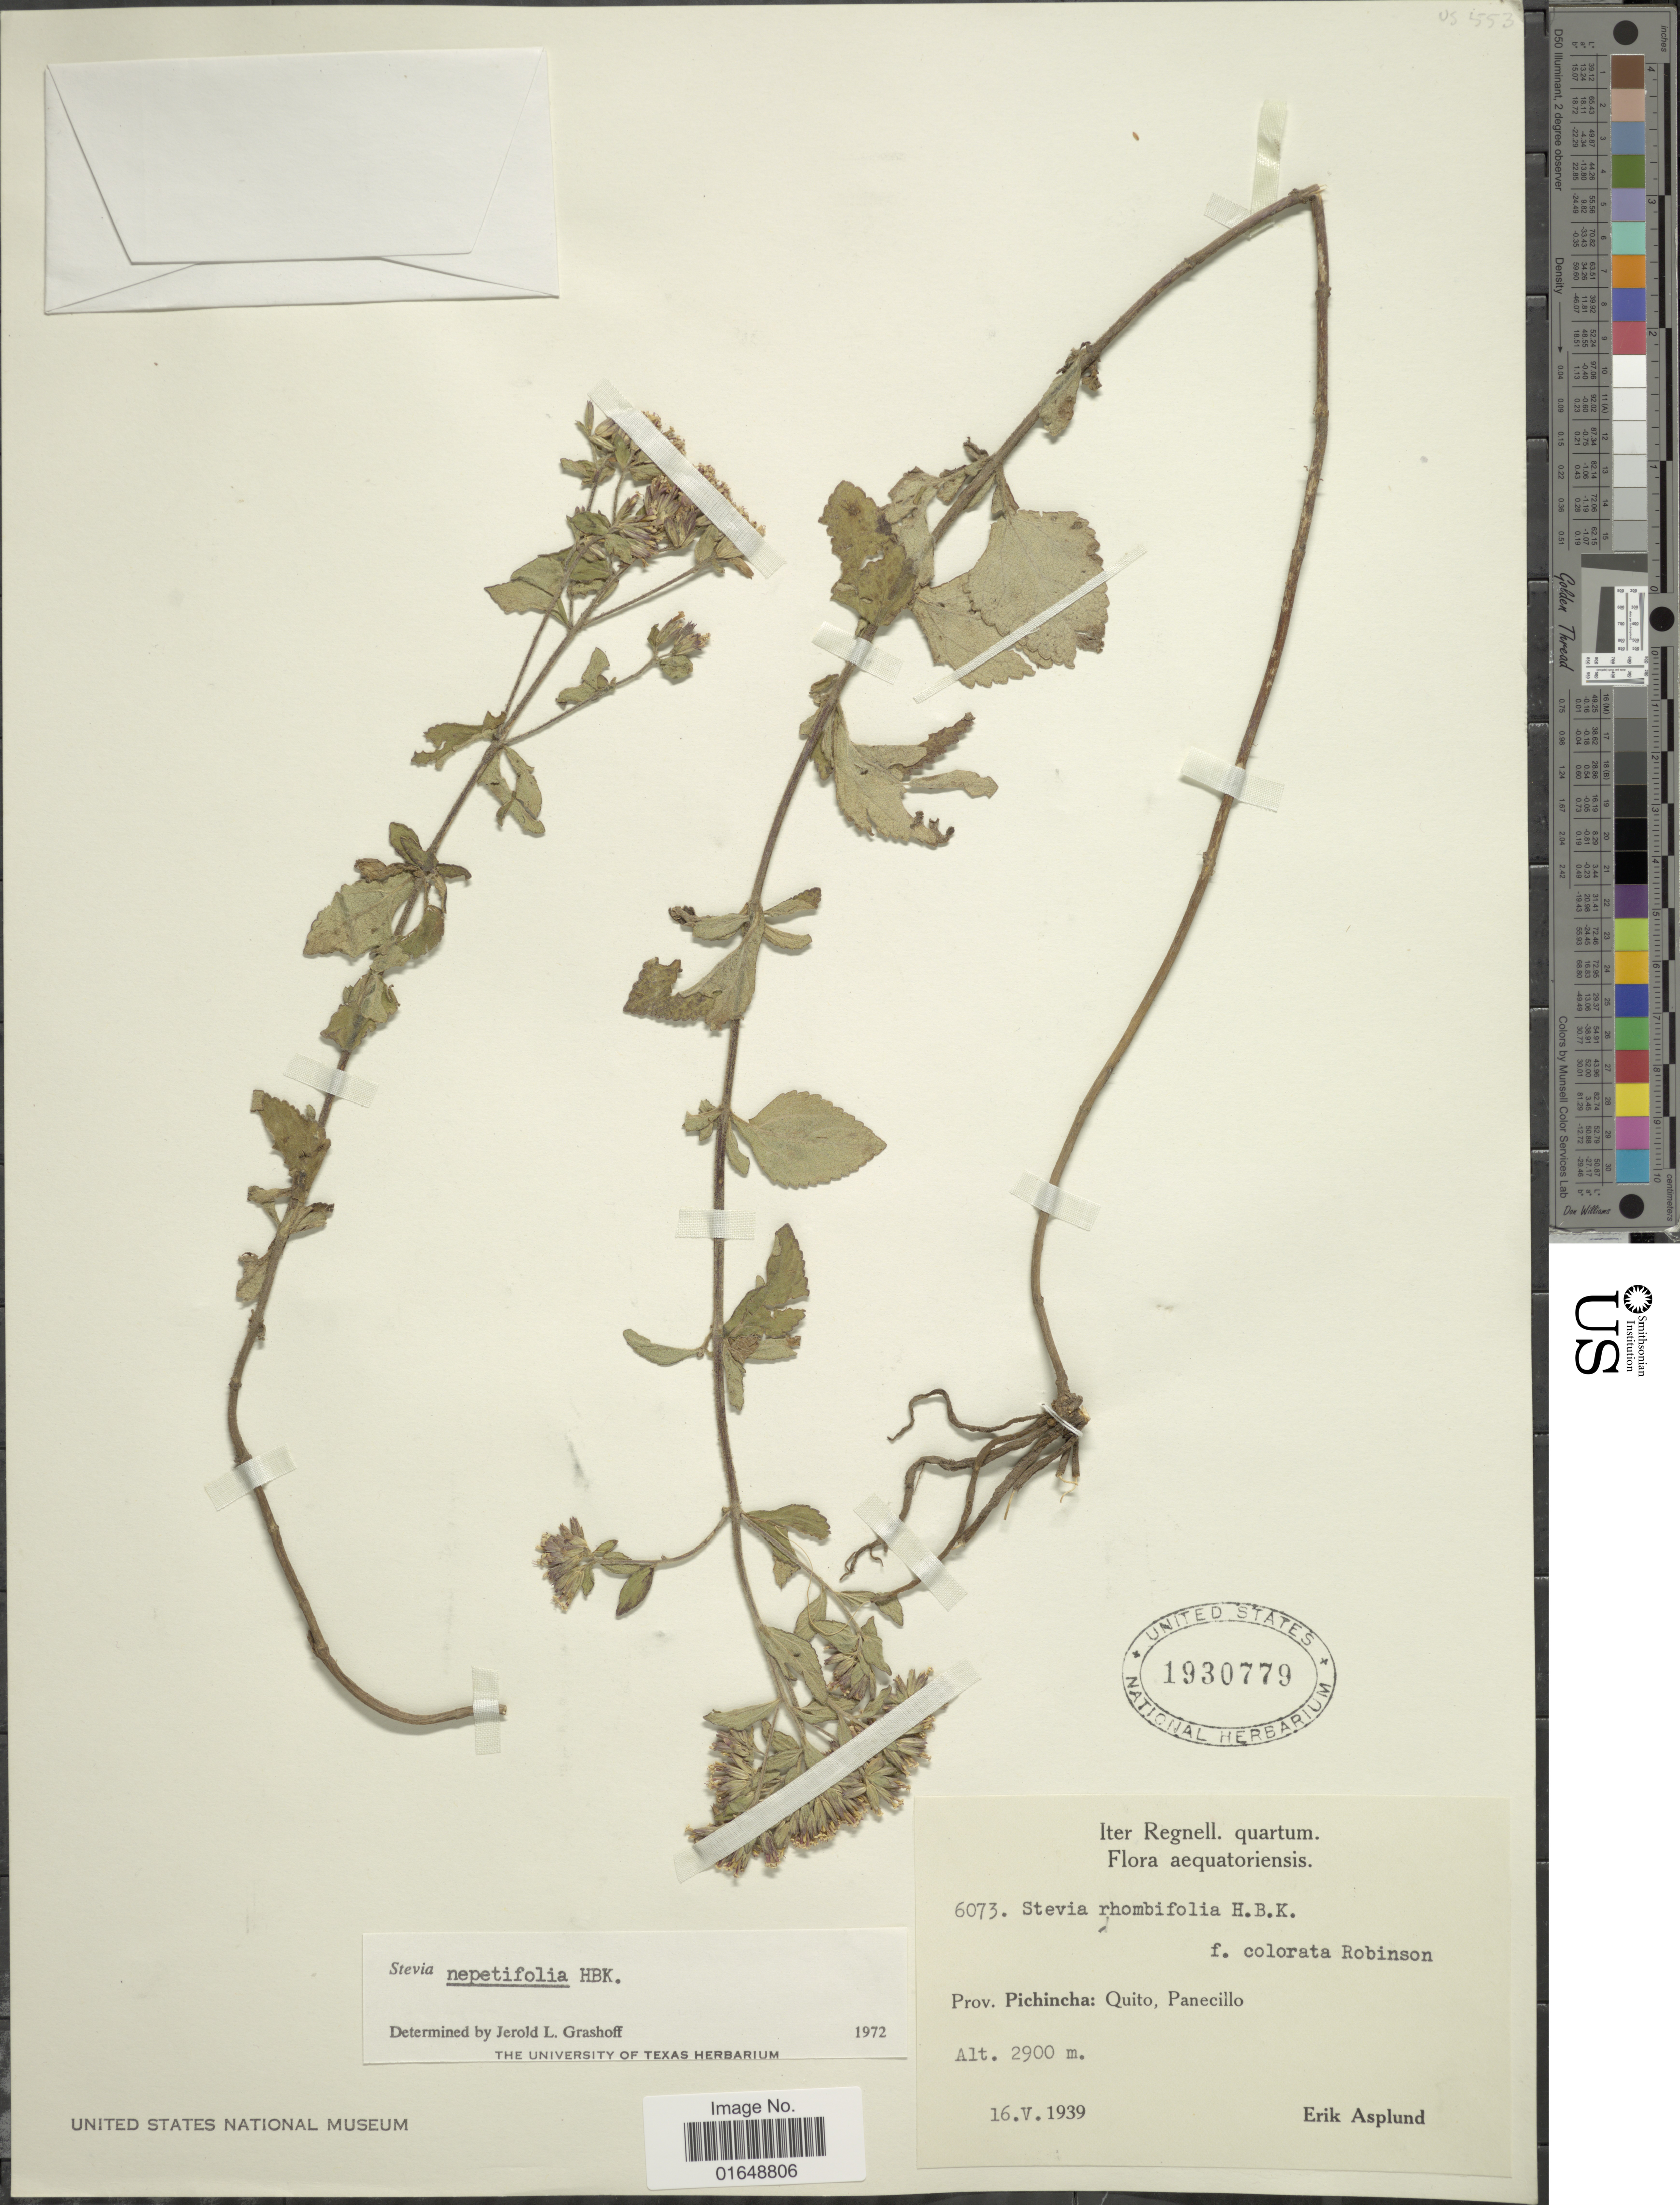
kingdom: Plantae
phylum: Tracheophyta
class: Magnoliopsida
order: Asterales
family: Asteraceae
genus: Stevia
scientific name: Stevia suaveolens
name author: Lag.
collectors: E. Asplund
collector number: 6073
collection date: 1939-05-16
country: Ecuador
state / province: Pichincha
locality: Prov. Pichincha: Quito, Panecillo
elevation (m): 2900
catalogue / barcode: US 1930779